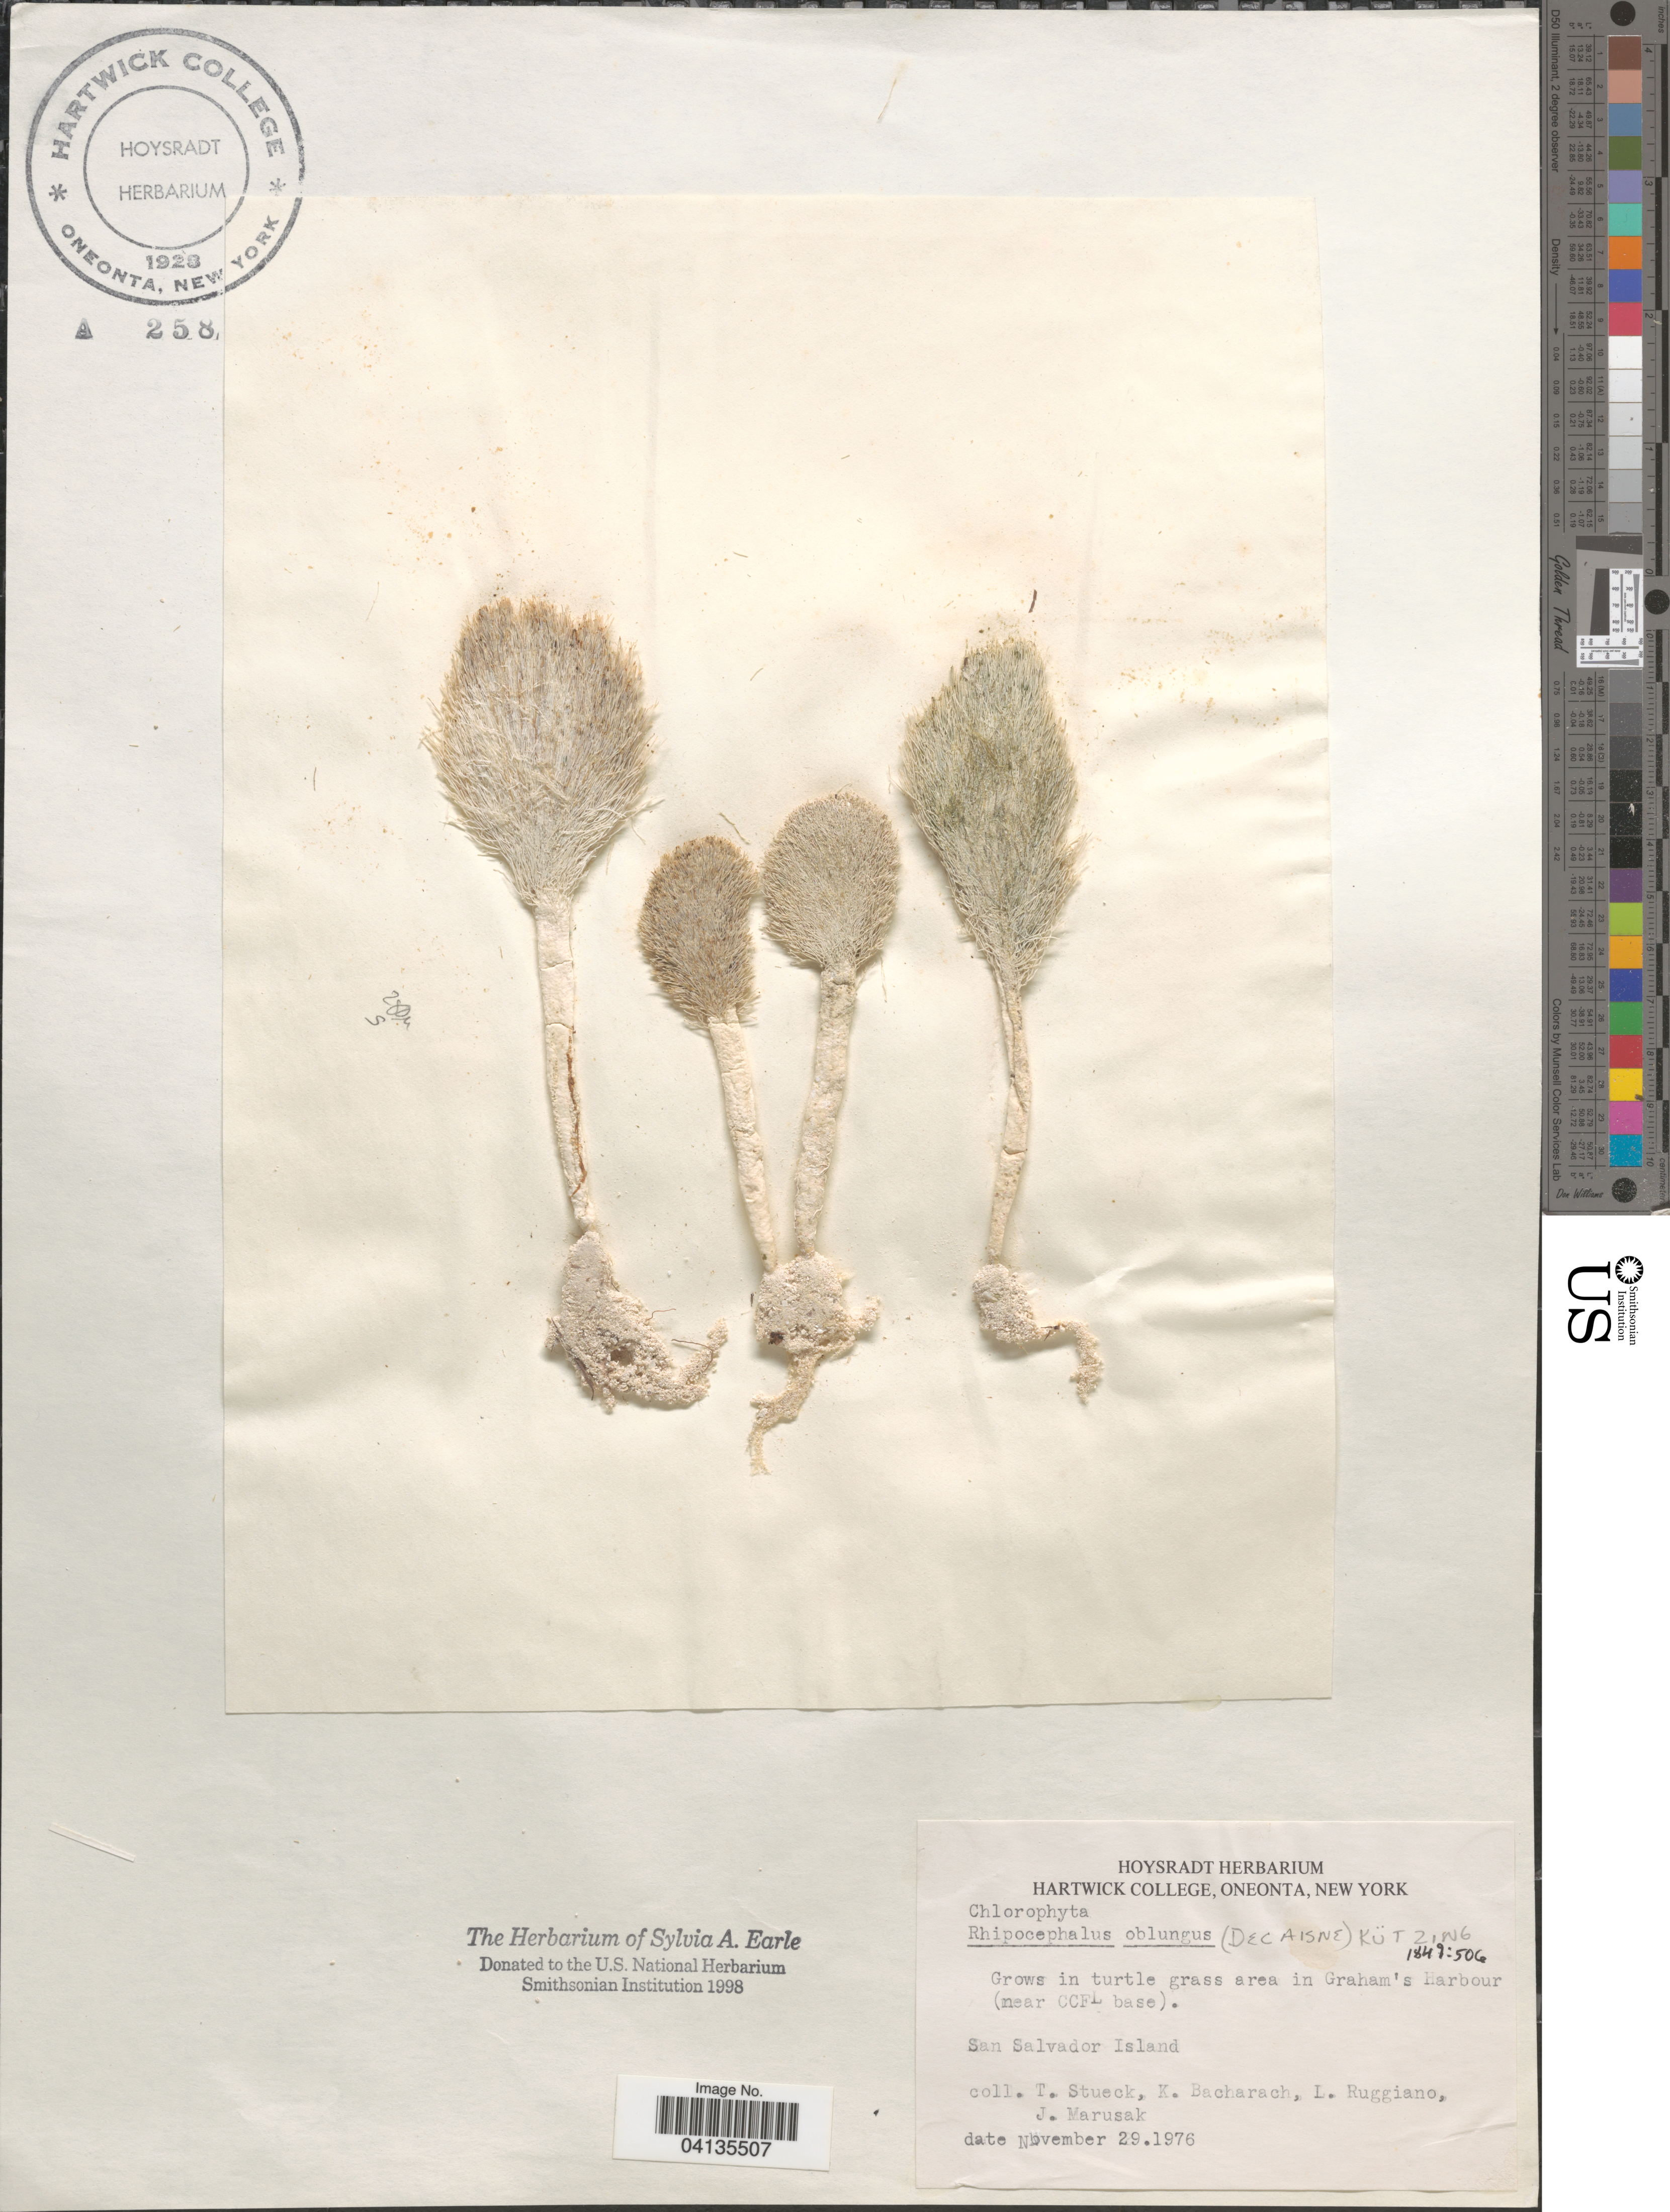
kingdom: Plantae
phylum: Chlorophyta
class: Ulvophyceae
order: Bryopsidales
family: Udoteaceae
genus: Rhipocephalus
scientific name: Rhipocephalus oblongus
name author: (Decne.) Kütz.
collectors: T. Stueck, K. Bacharach, L. Ruggiano & J. Marusak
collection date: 1976-11-29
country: Bahamas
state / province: San Salvador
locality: Grows in turtle grass area in Graham's Harbour (near CCFL base). San Salvador Island.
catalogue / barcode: US 329142